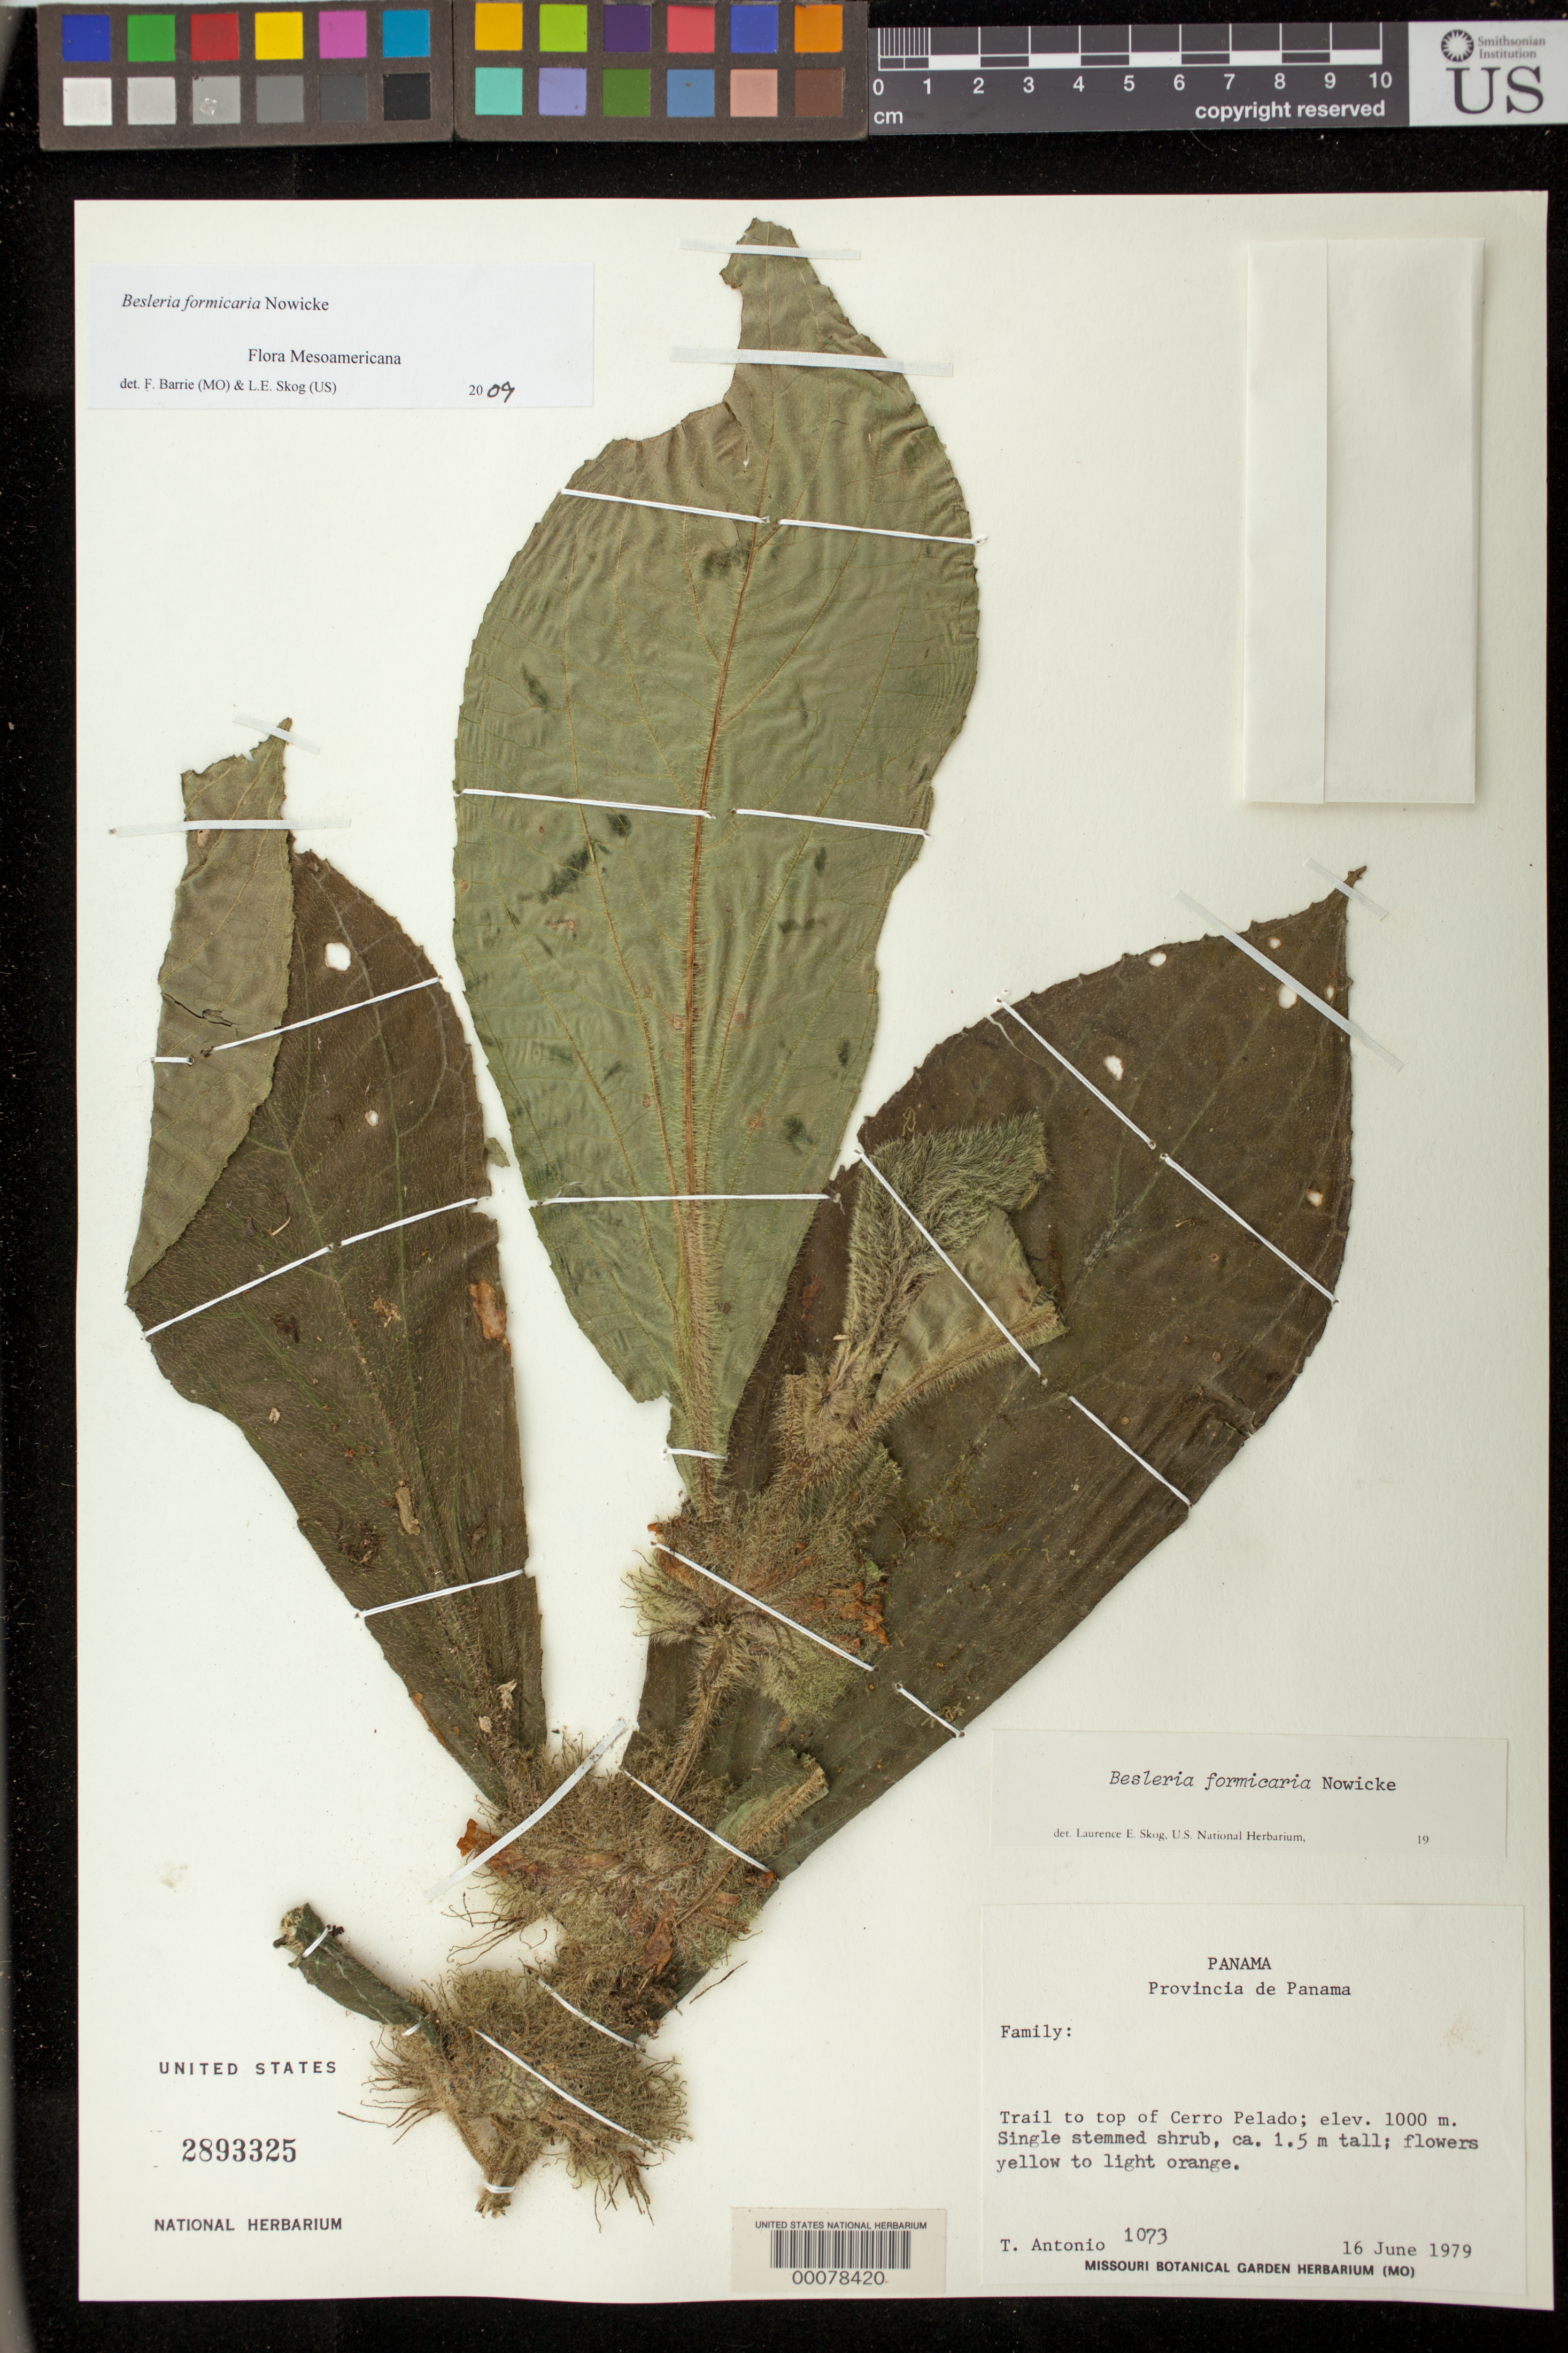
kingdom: Plantae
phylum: Tracheophyta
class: Magnoliopsida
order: Lamiales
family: Gesneriaceae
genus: Besleria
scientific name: Besleria formicaria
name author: Nowicke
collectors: T. Antonio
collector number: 1073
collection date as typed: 16 Jun 1979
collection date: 1979-06-16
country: Panama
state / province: Panamá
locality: Trail to top of Cerro Pelado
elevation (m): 1000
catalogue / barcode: US 2893325